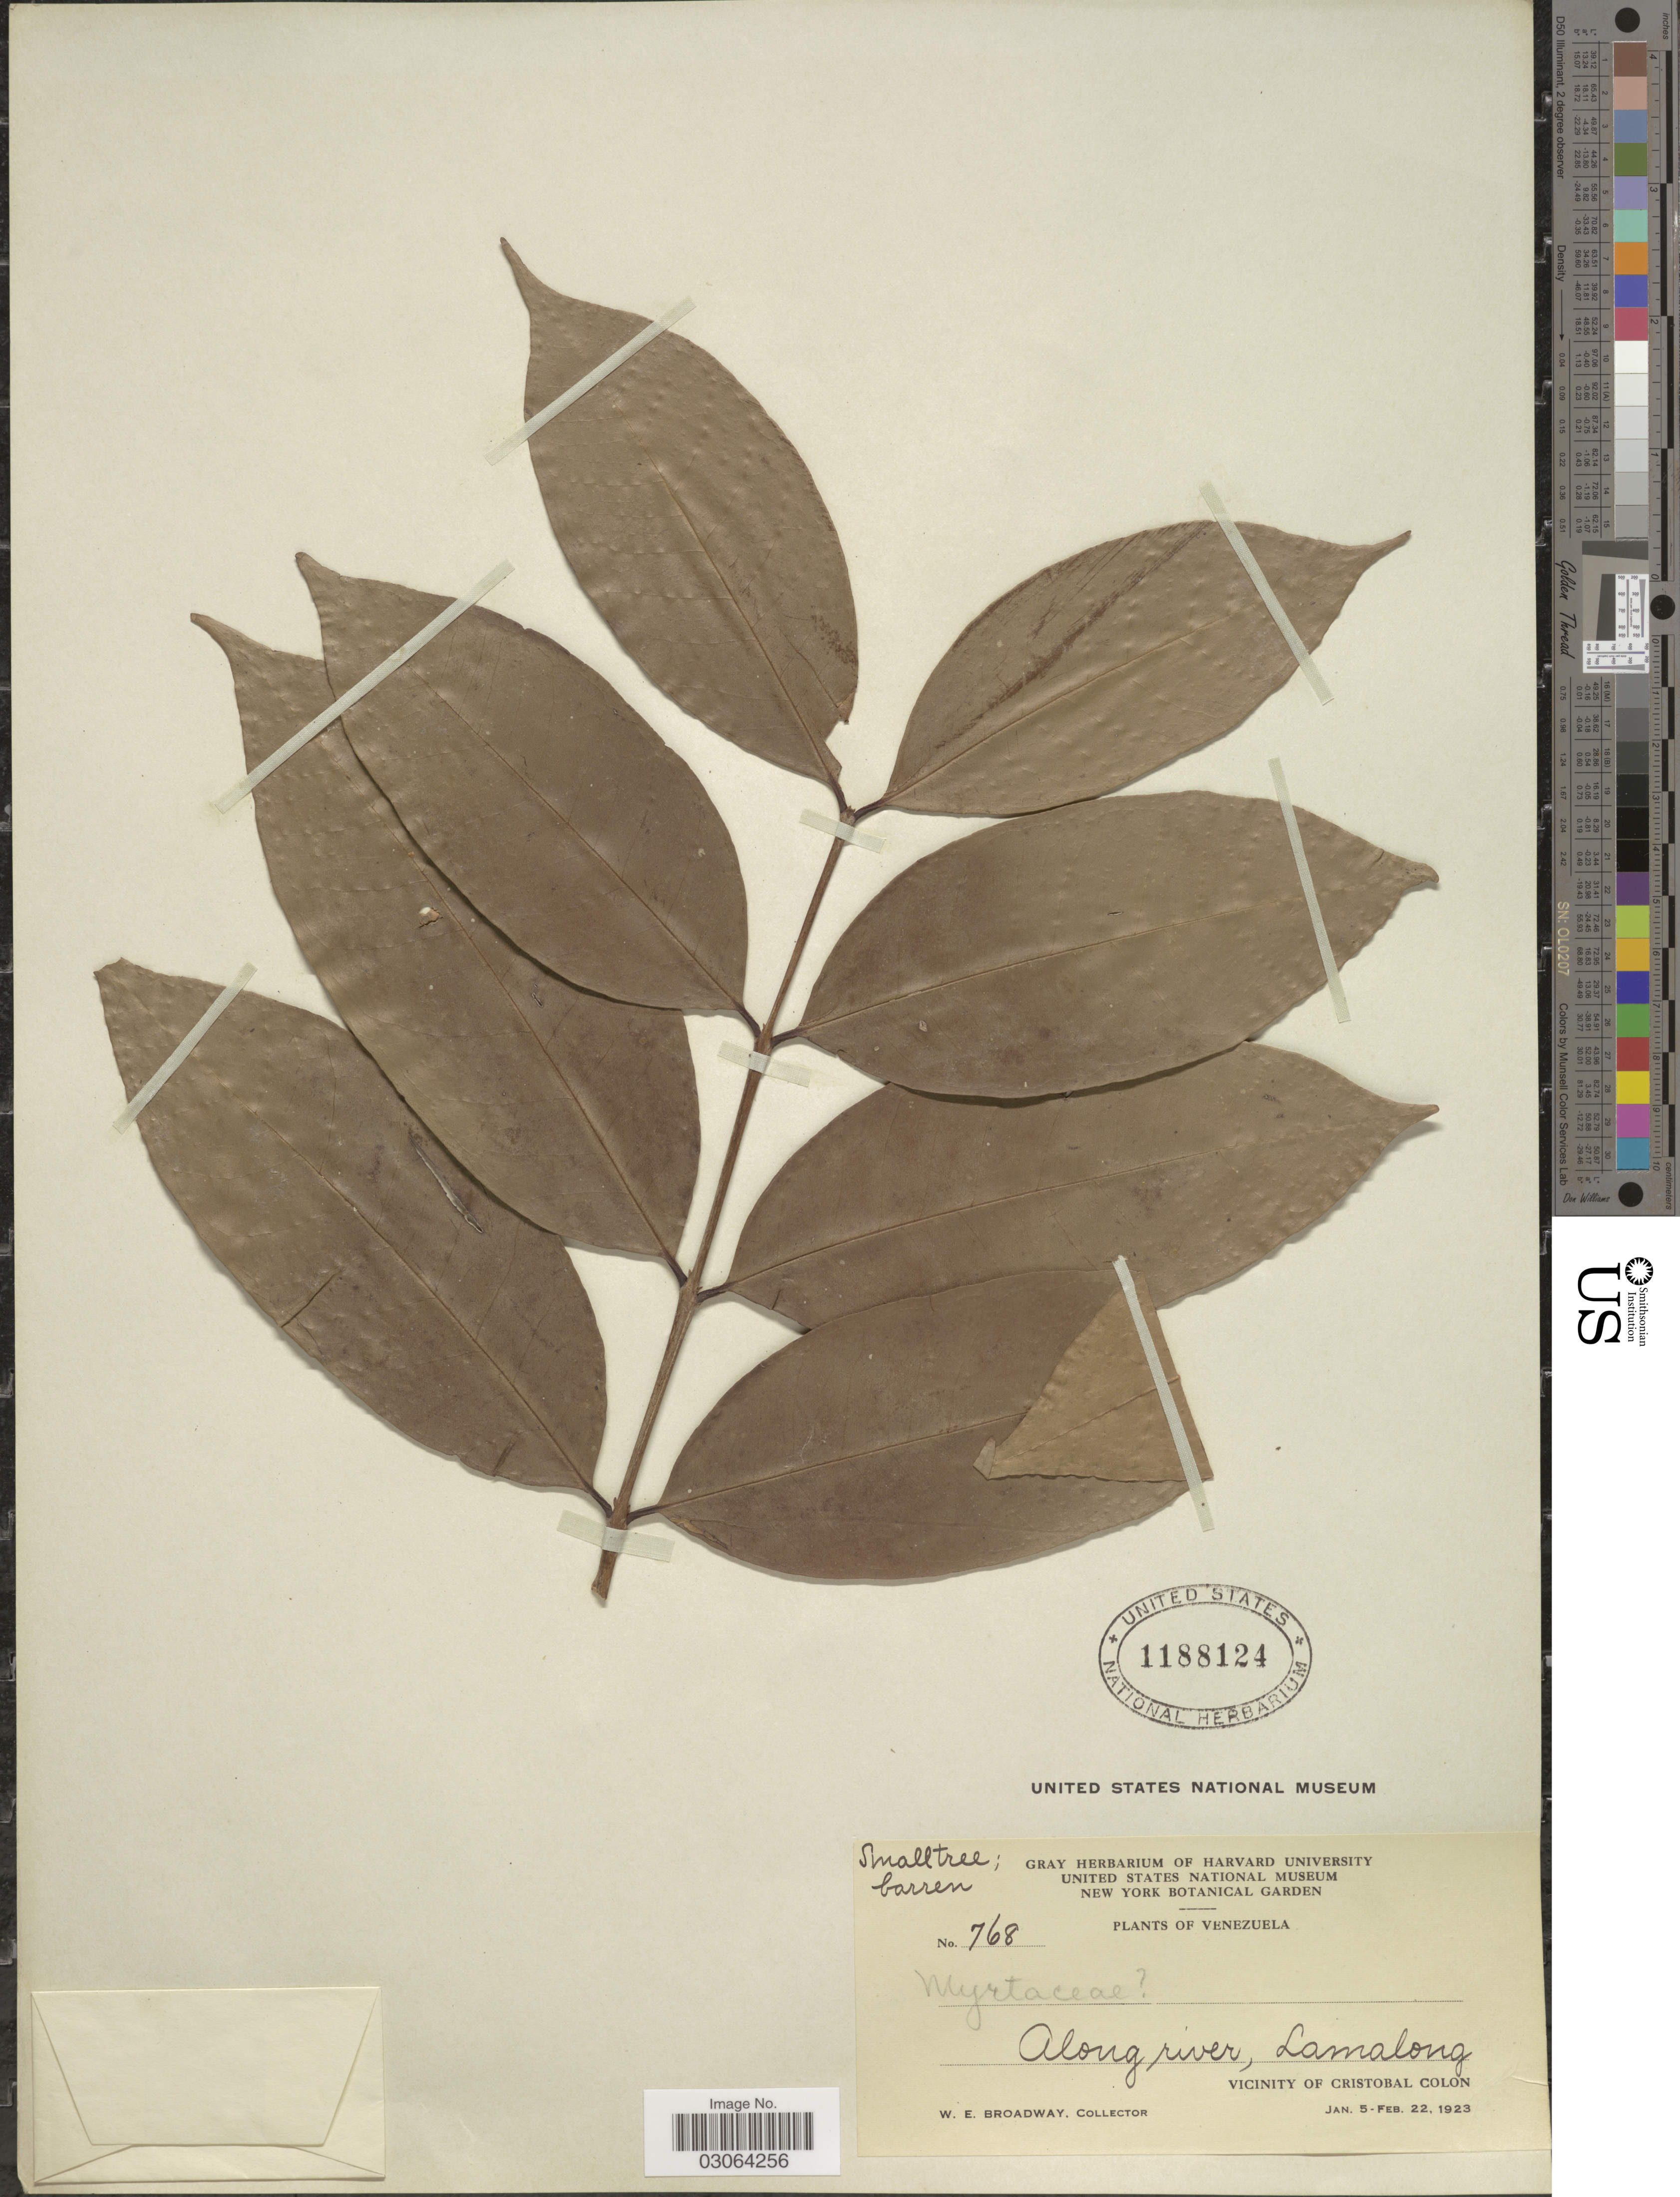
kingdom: Plantae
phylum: Tracheophyta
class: Magnoliopsida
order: Myrtales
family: Myrtaceae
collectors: W. E. Broadway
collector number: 768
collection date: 1923-01-05/1923-02-22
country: Venezuela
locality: Along river, Lamalong, Vicinity of Cristobal Colon.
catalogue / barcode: US 1188124